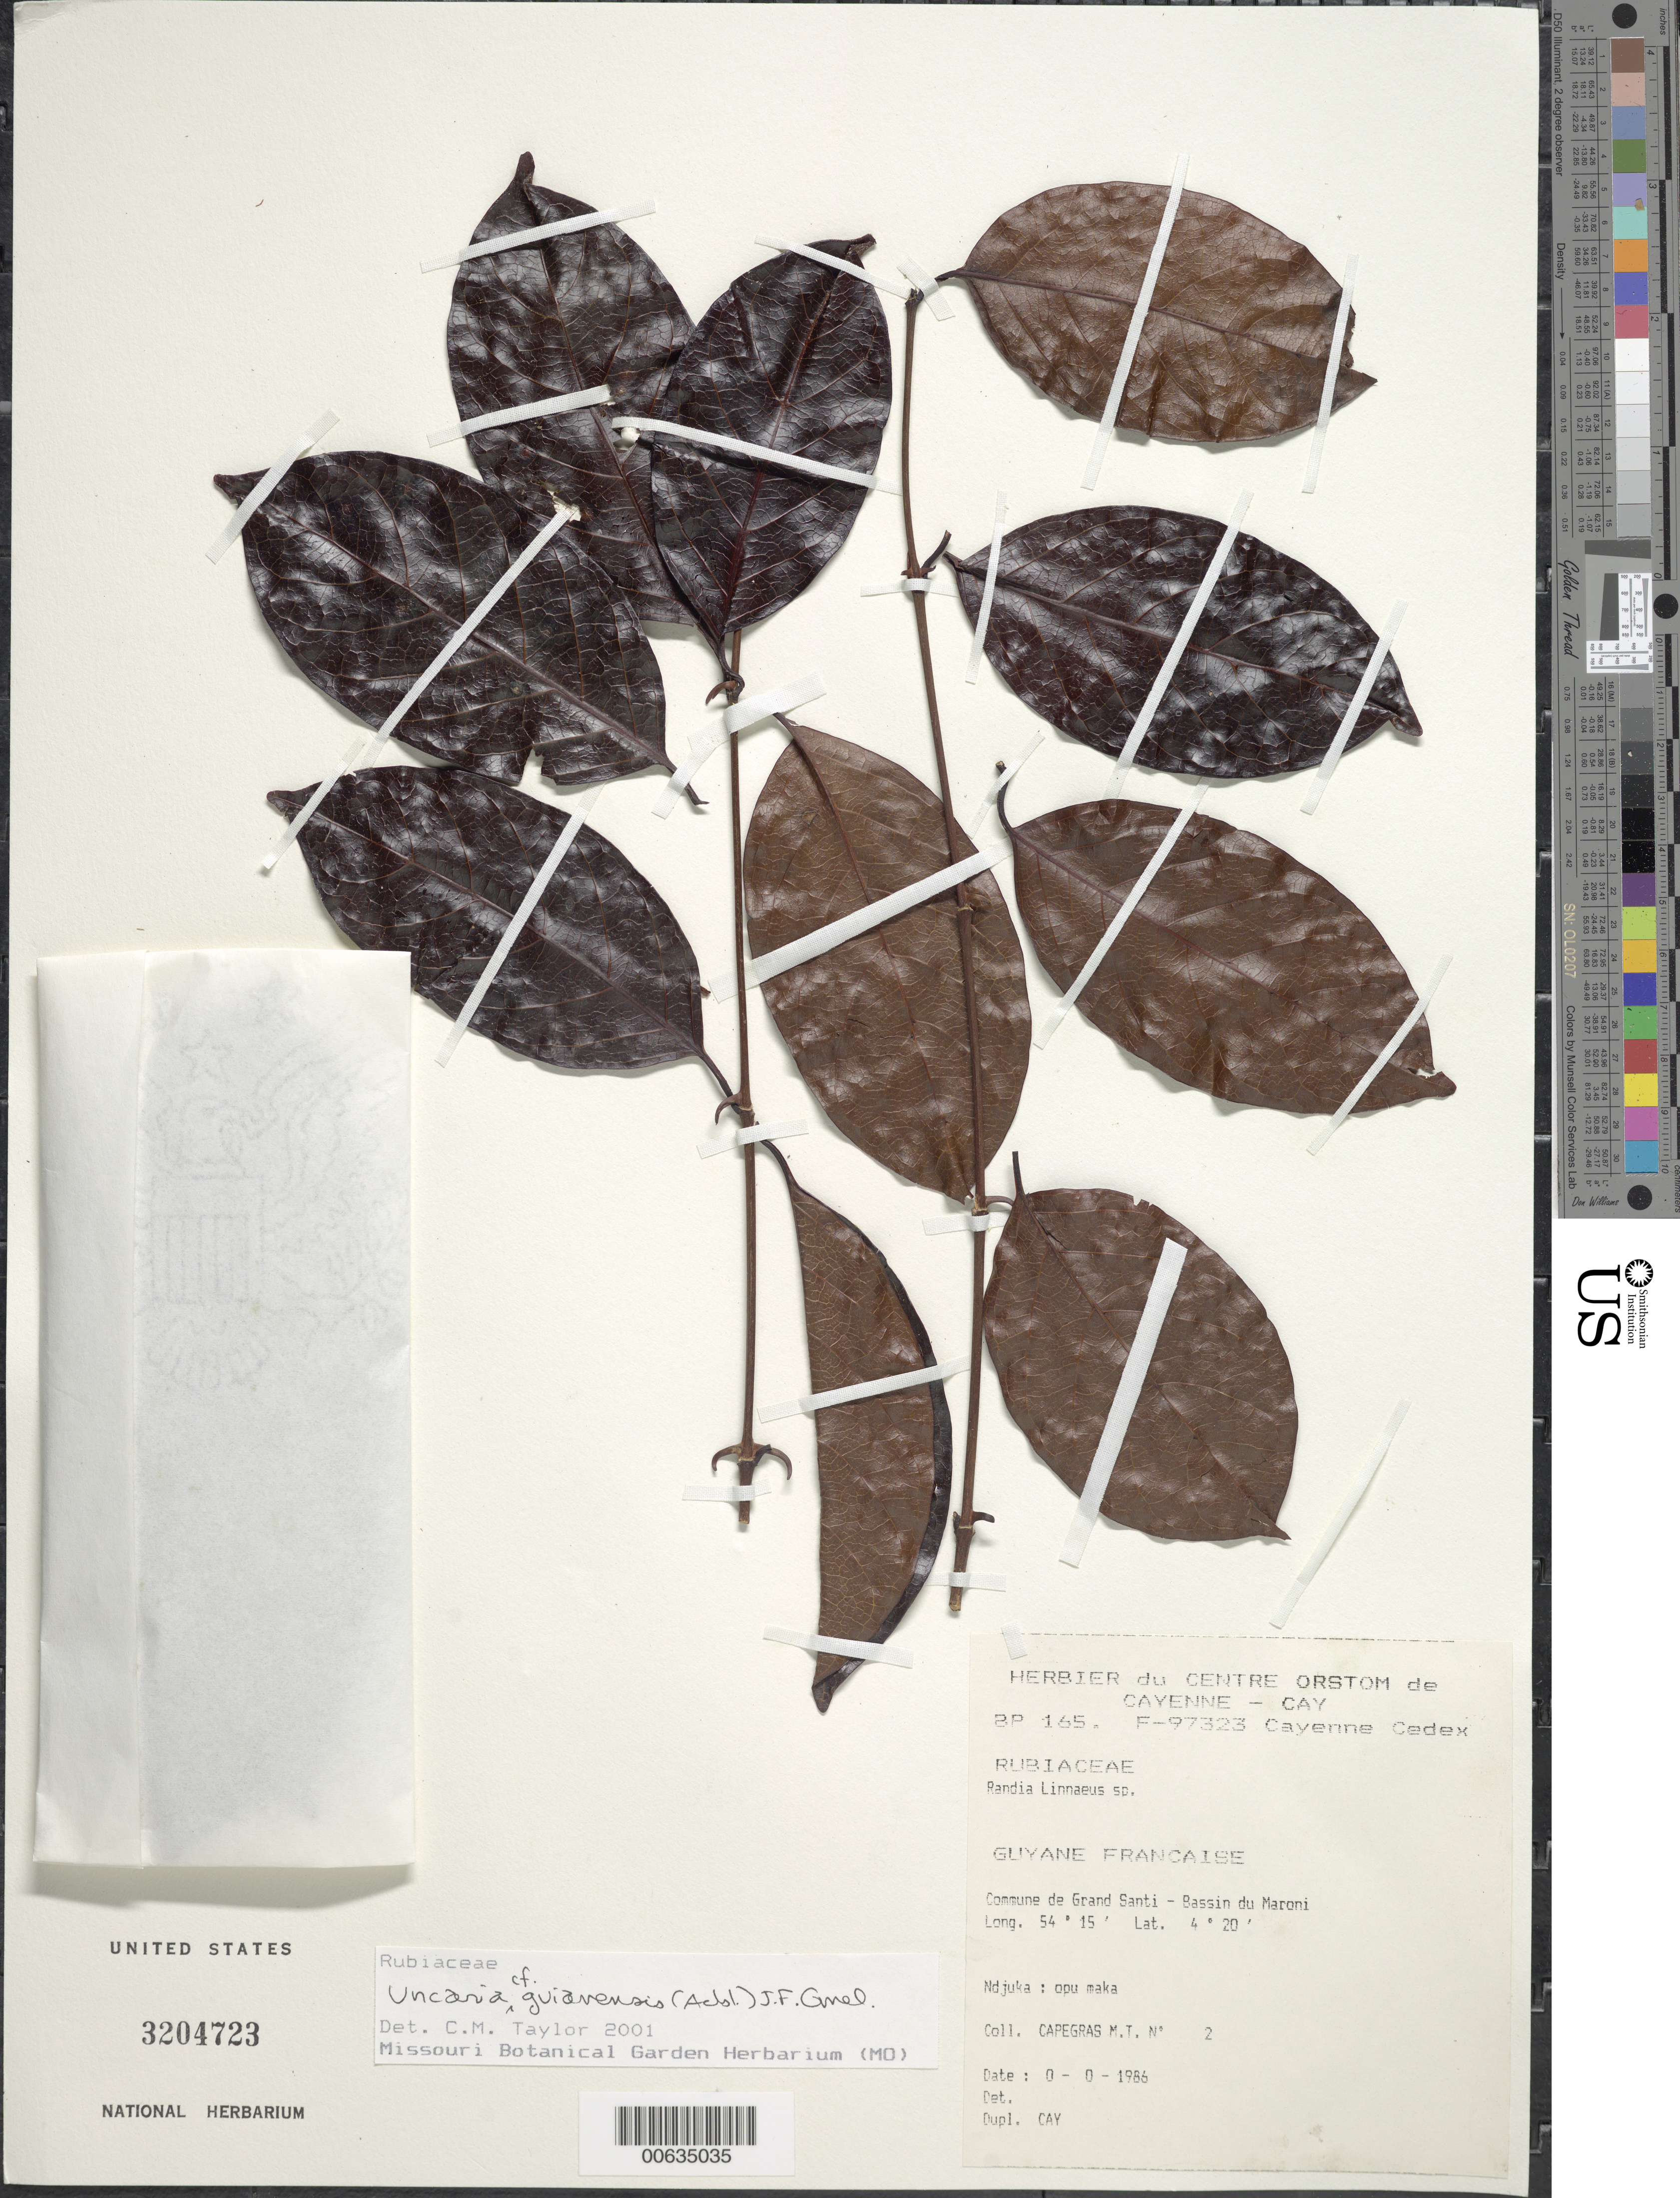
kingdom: Plantae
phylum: Tracheophyta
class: Magnoliopsida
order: Gentianales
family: Rubiaceae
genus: Uncaria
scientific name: Uncaria guianensis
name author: (Aubl.) J.F. Gmel.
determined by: Taylor, Charlotte M.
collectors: M. Capegras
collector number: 2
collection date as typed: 1986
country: French Guiana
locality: Commune de Grand Santi, Bassin du Maroni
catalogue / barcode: US 3204723